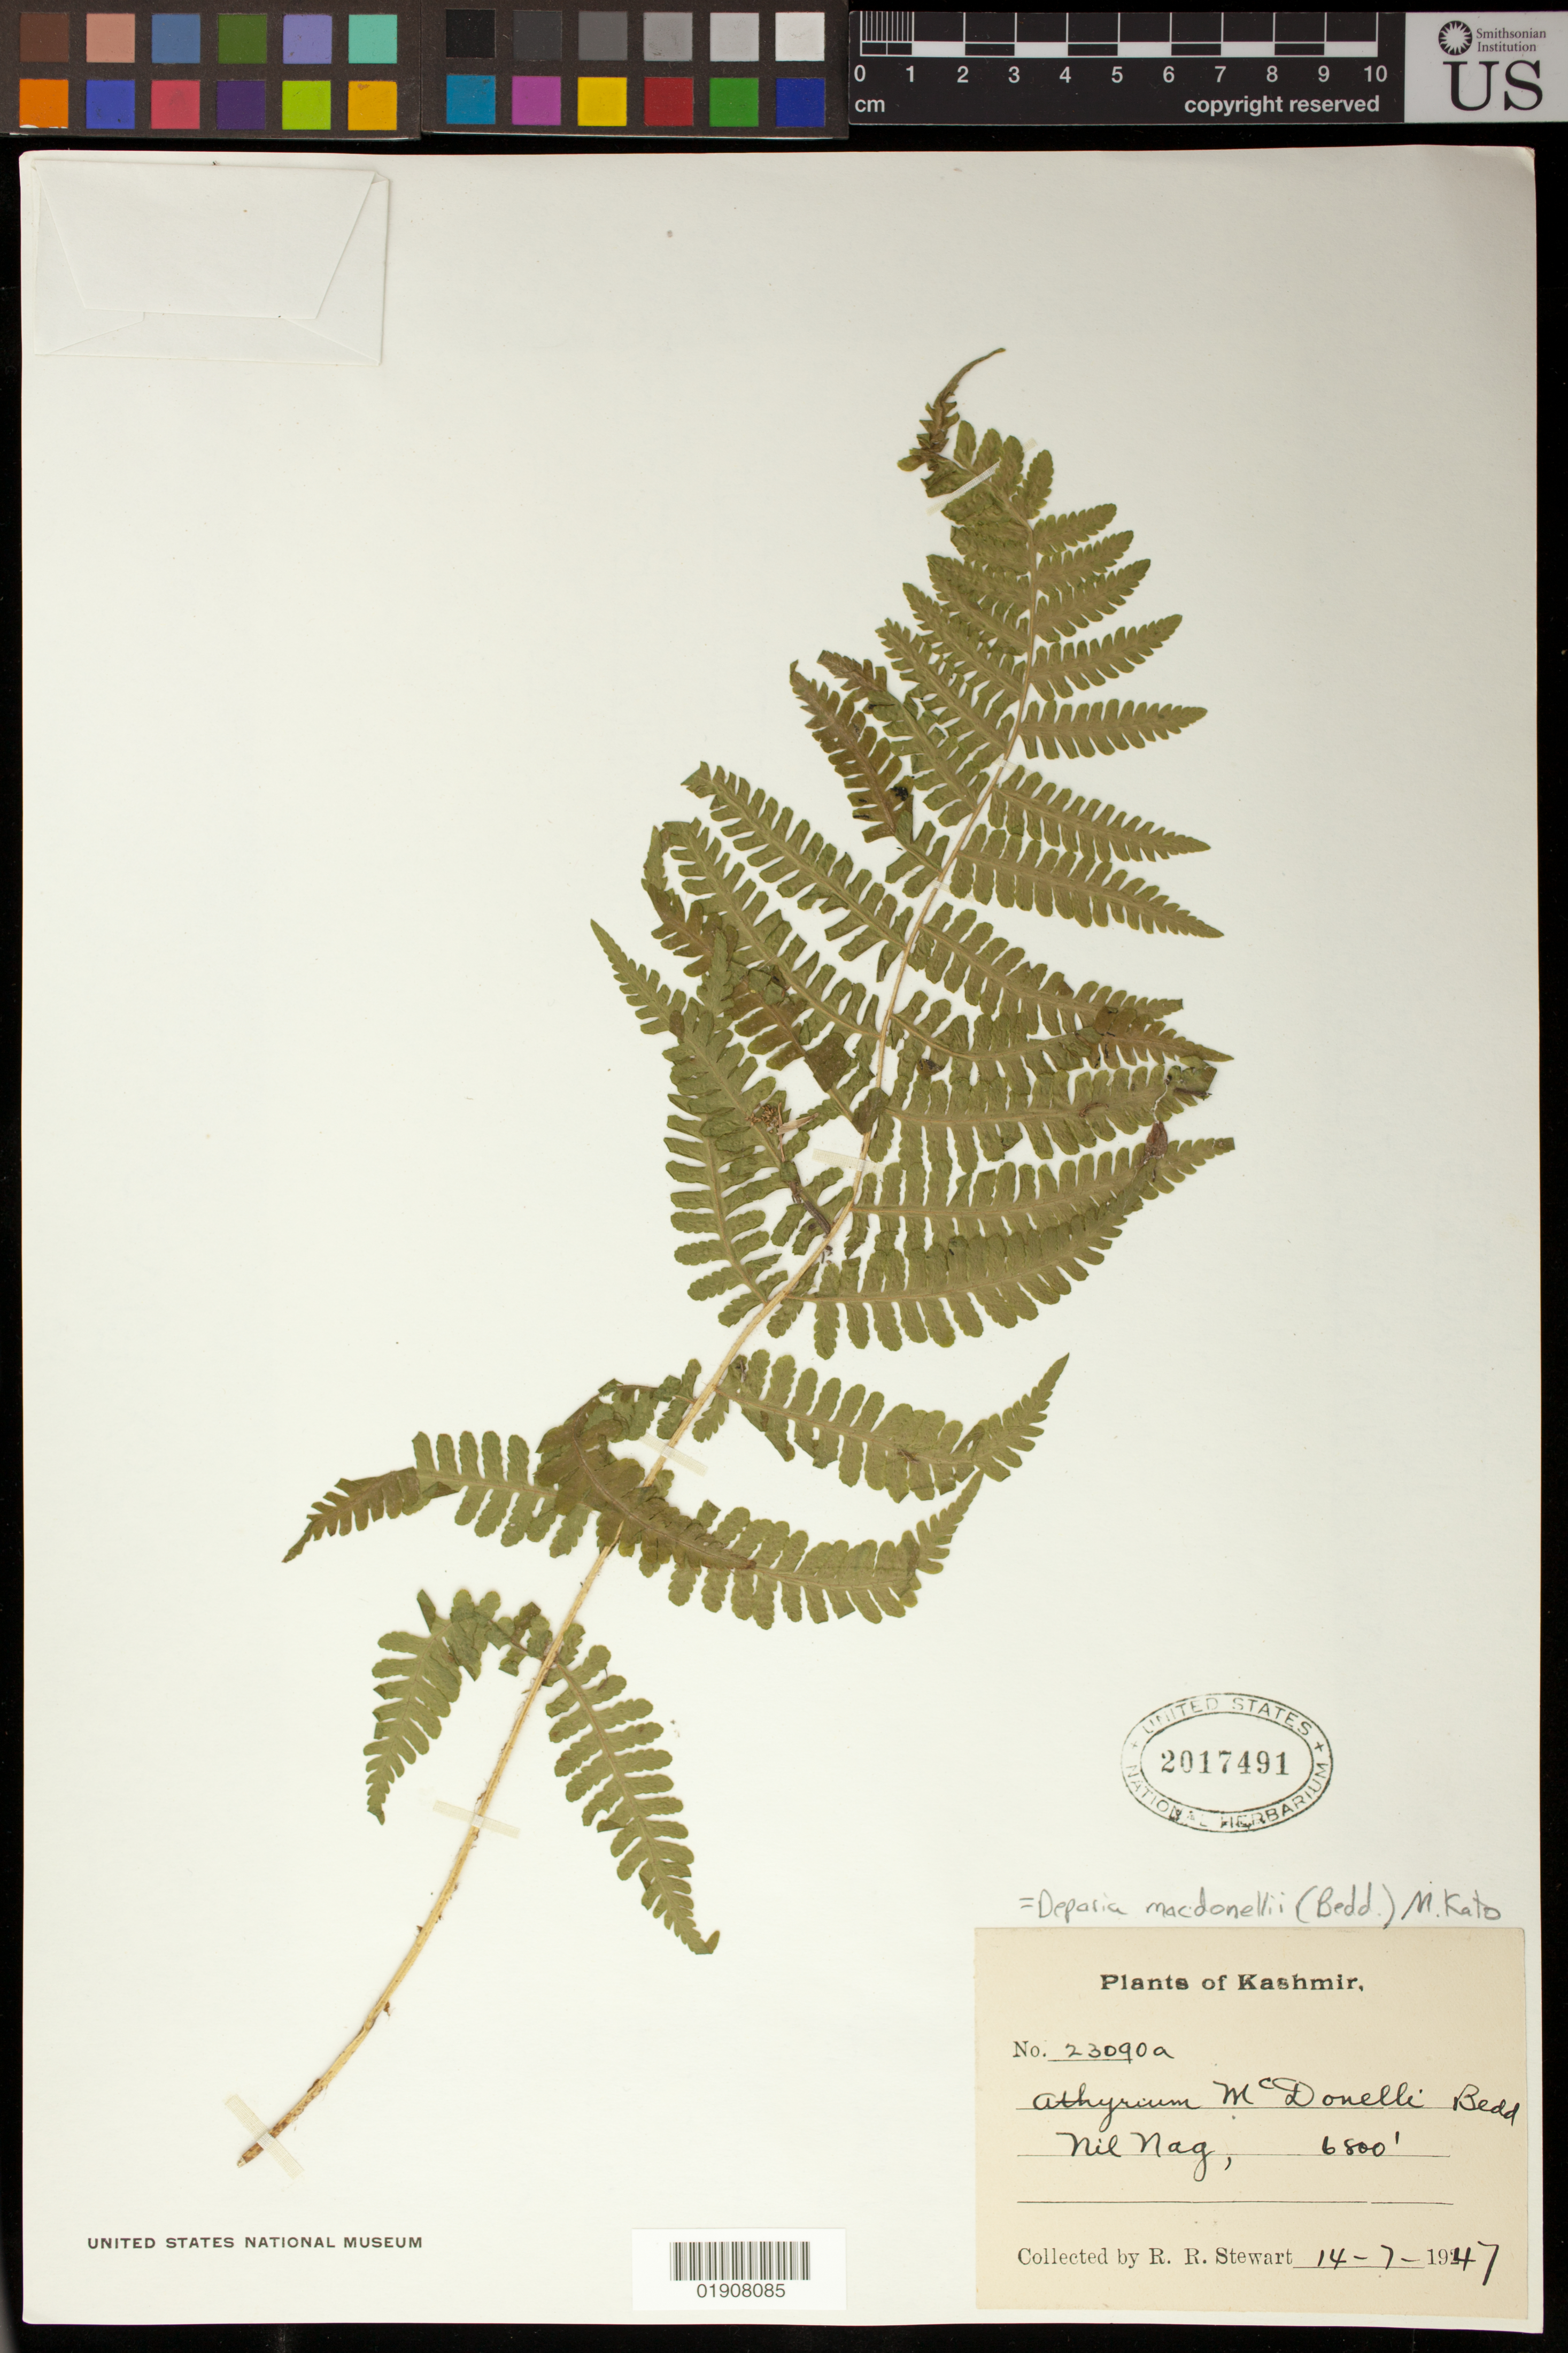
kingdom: Plantae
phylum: Tracheophyta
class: Polypodiopsida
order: Polypodiales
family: Athyriaceae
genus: Deparia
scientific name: Deparia mcdonellii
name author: (Bedd.) M. Kato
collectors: R. R. Stewart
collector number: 23090a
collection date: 1947-07-14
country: India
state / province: Jammu and Kashmir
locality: Plants of Kashmir. Nil Nag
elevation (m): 2073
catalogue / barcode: US 2017491